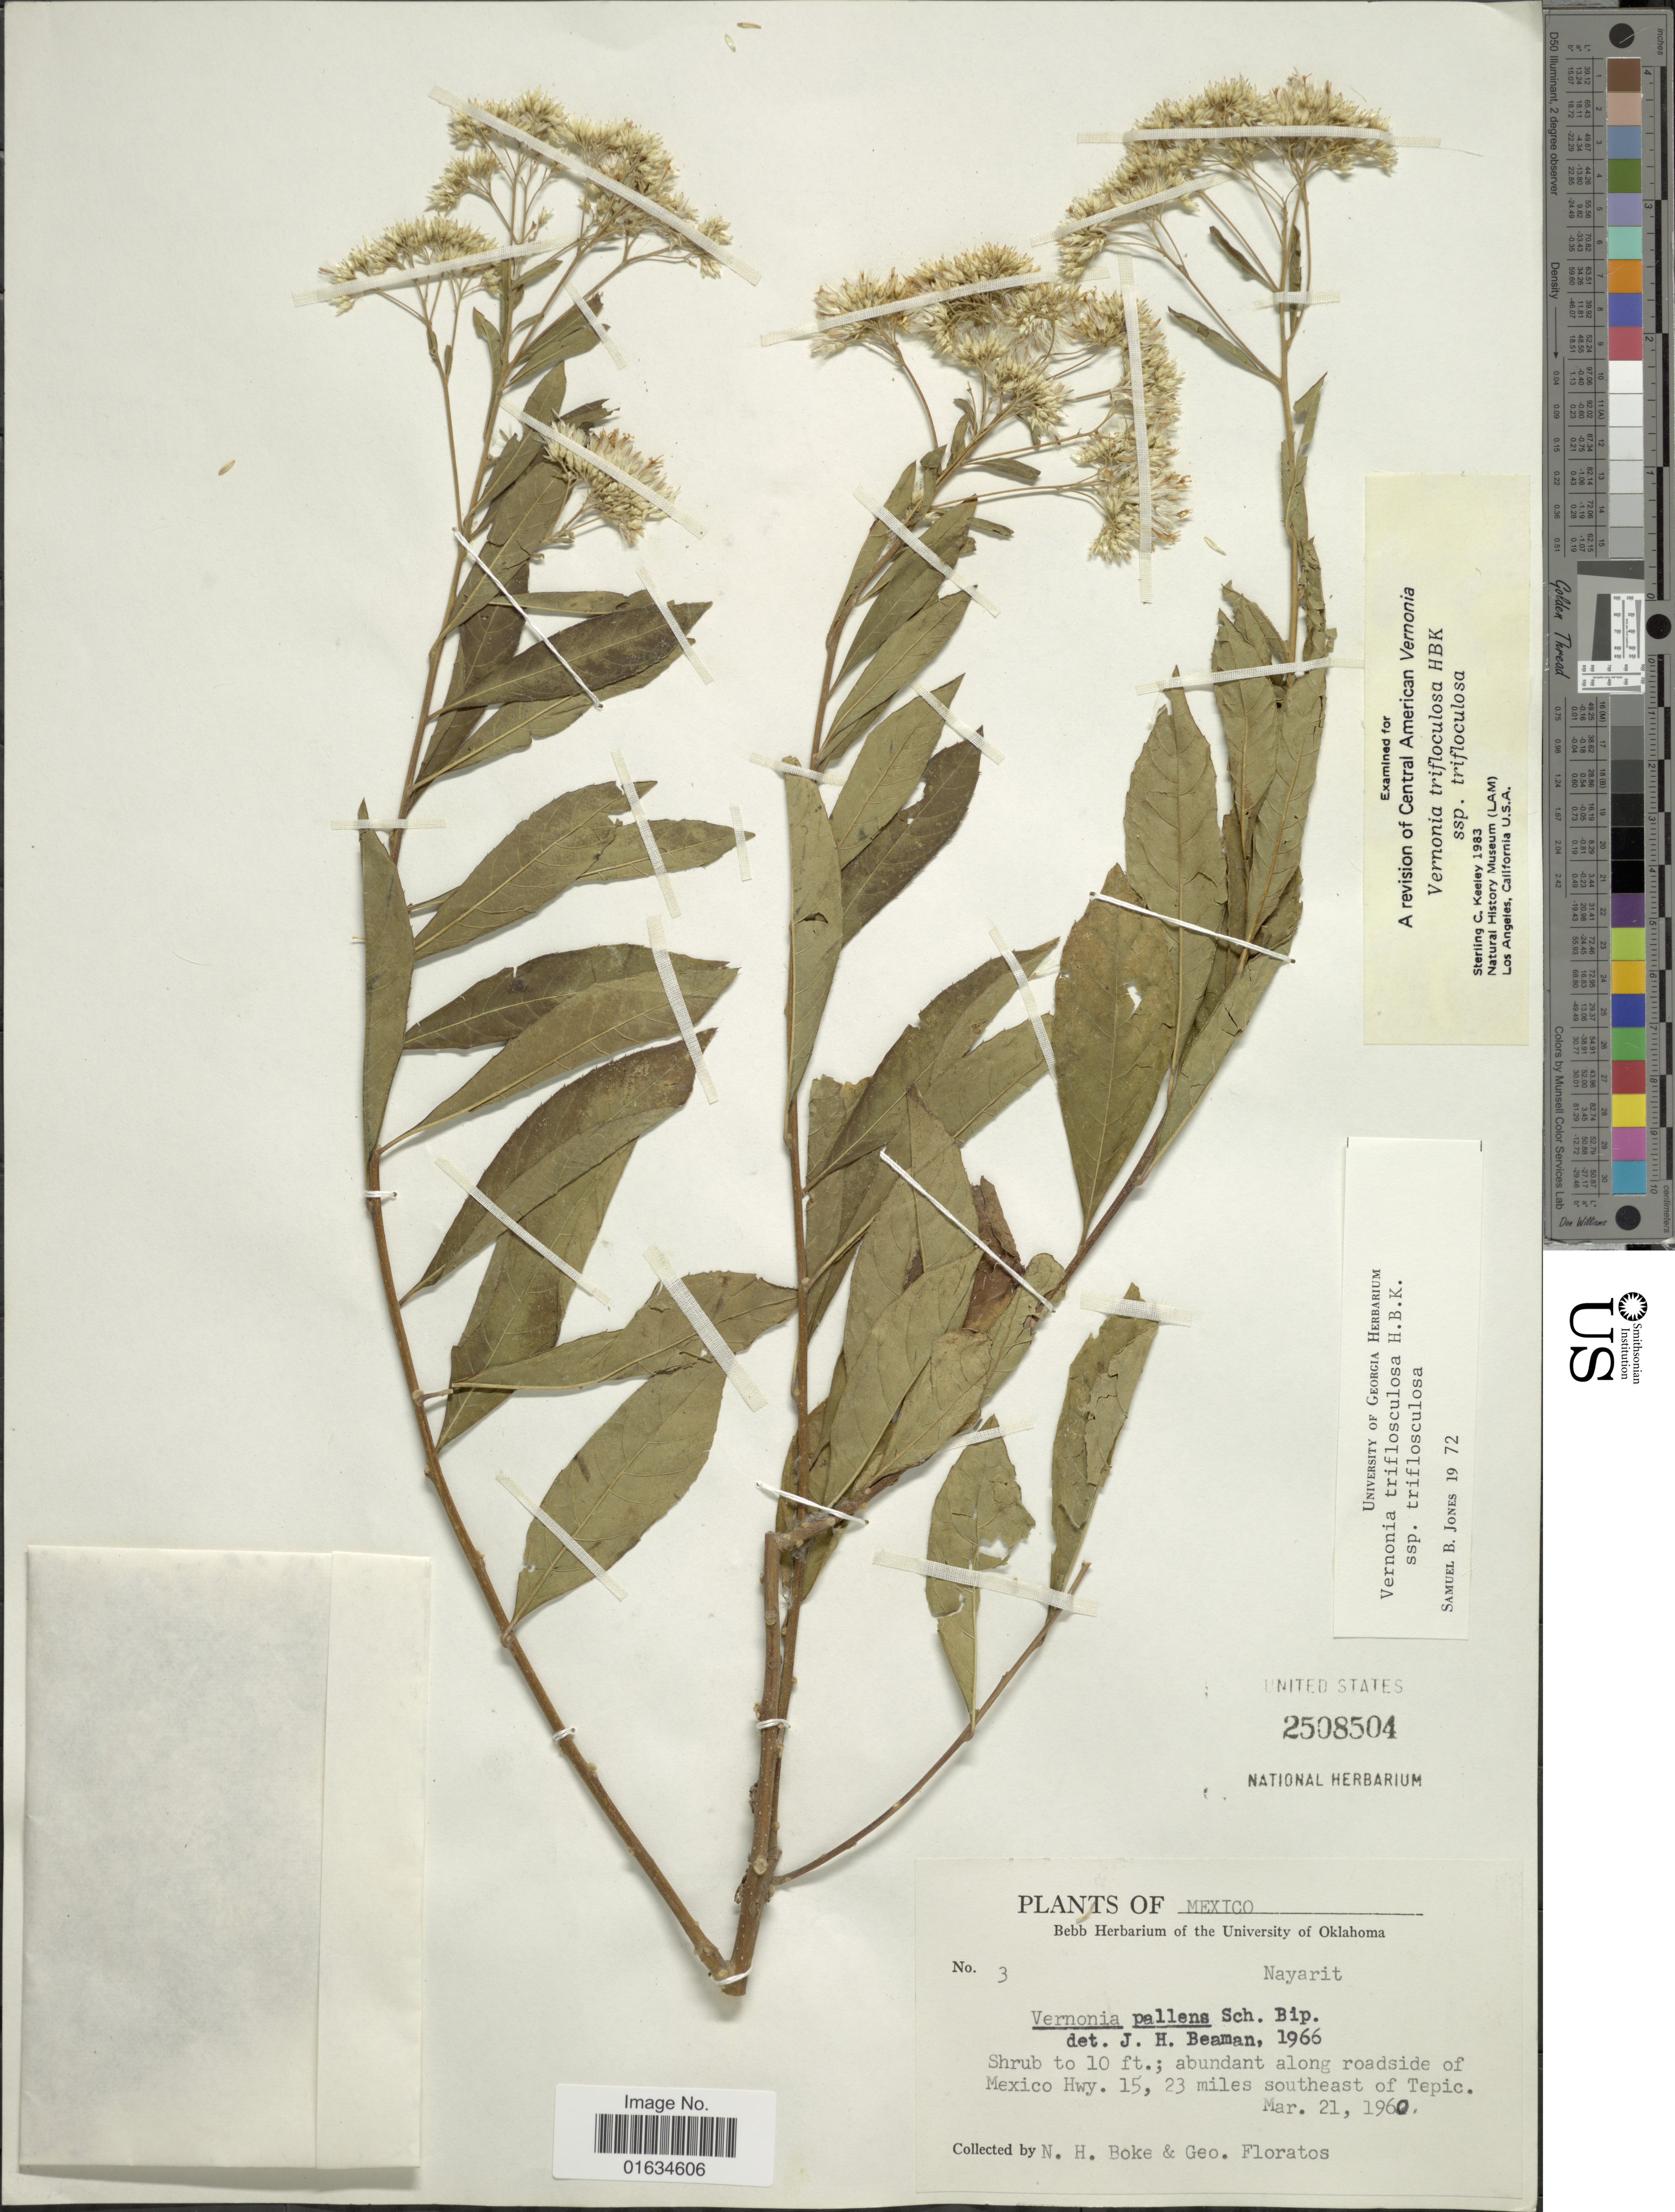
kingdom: Plantae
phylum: Tracheophyta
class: Magnoliopsida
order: Asterales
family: Asteraceae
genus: Eremosis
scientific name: Eremosis triflosculosa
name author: (Kunth) Gleason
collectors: N. Boke & G. Floratos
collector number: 3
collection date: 1960-03-21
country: Mexico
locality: Abundant along roadside of Mexico Hwy., 15, 23 miles southeast of Tepic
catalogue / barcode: US 2508504